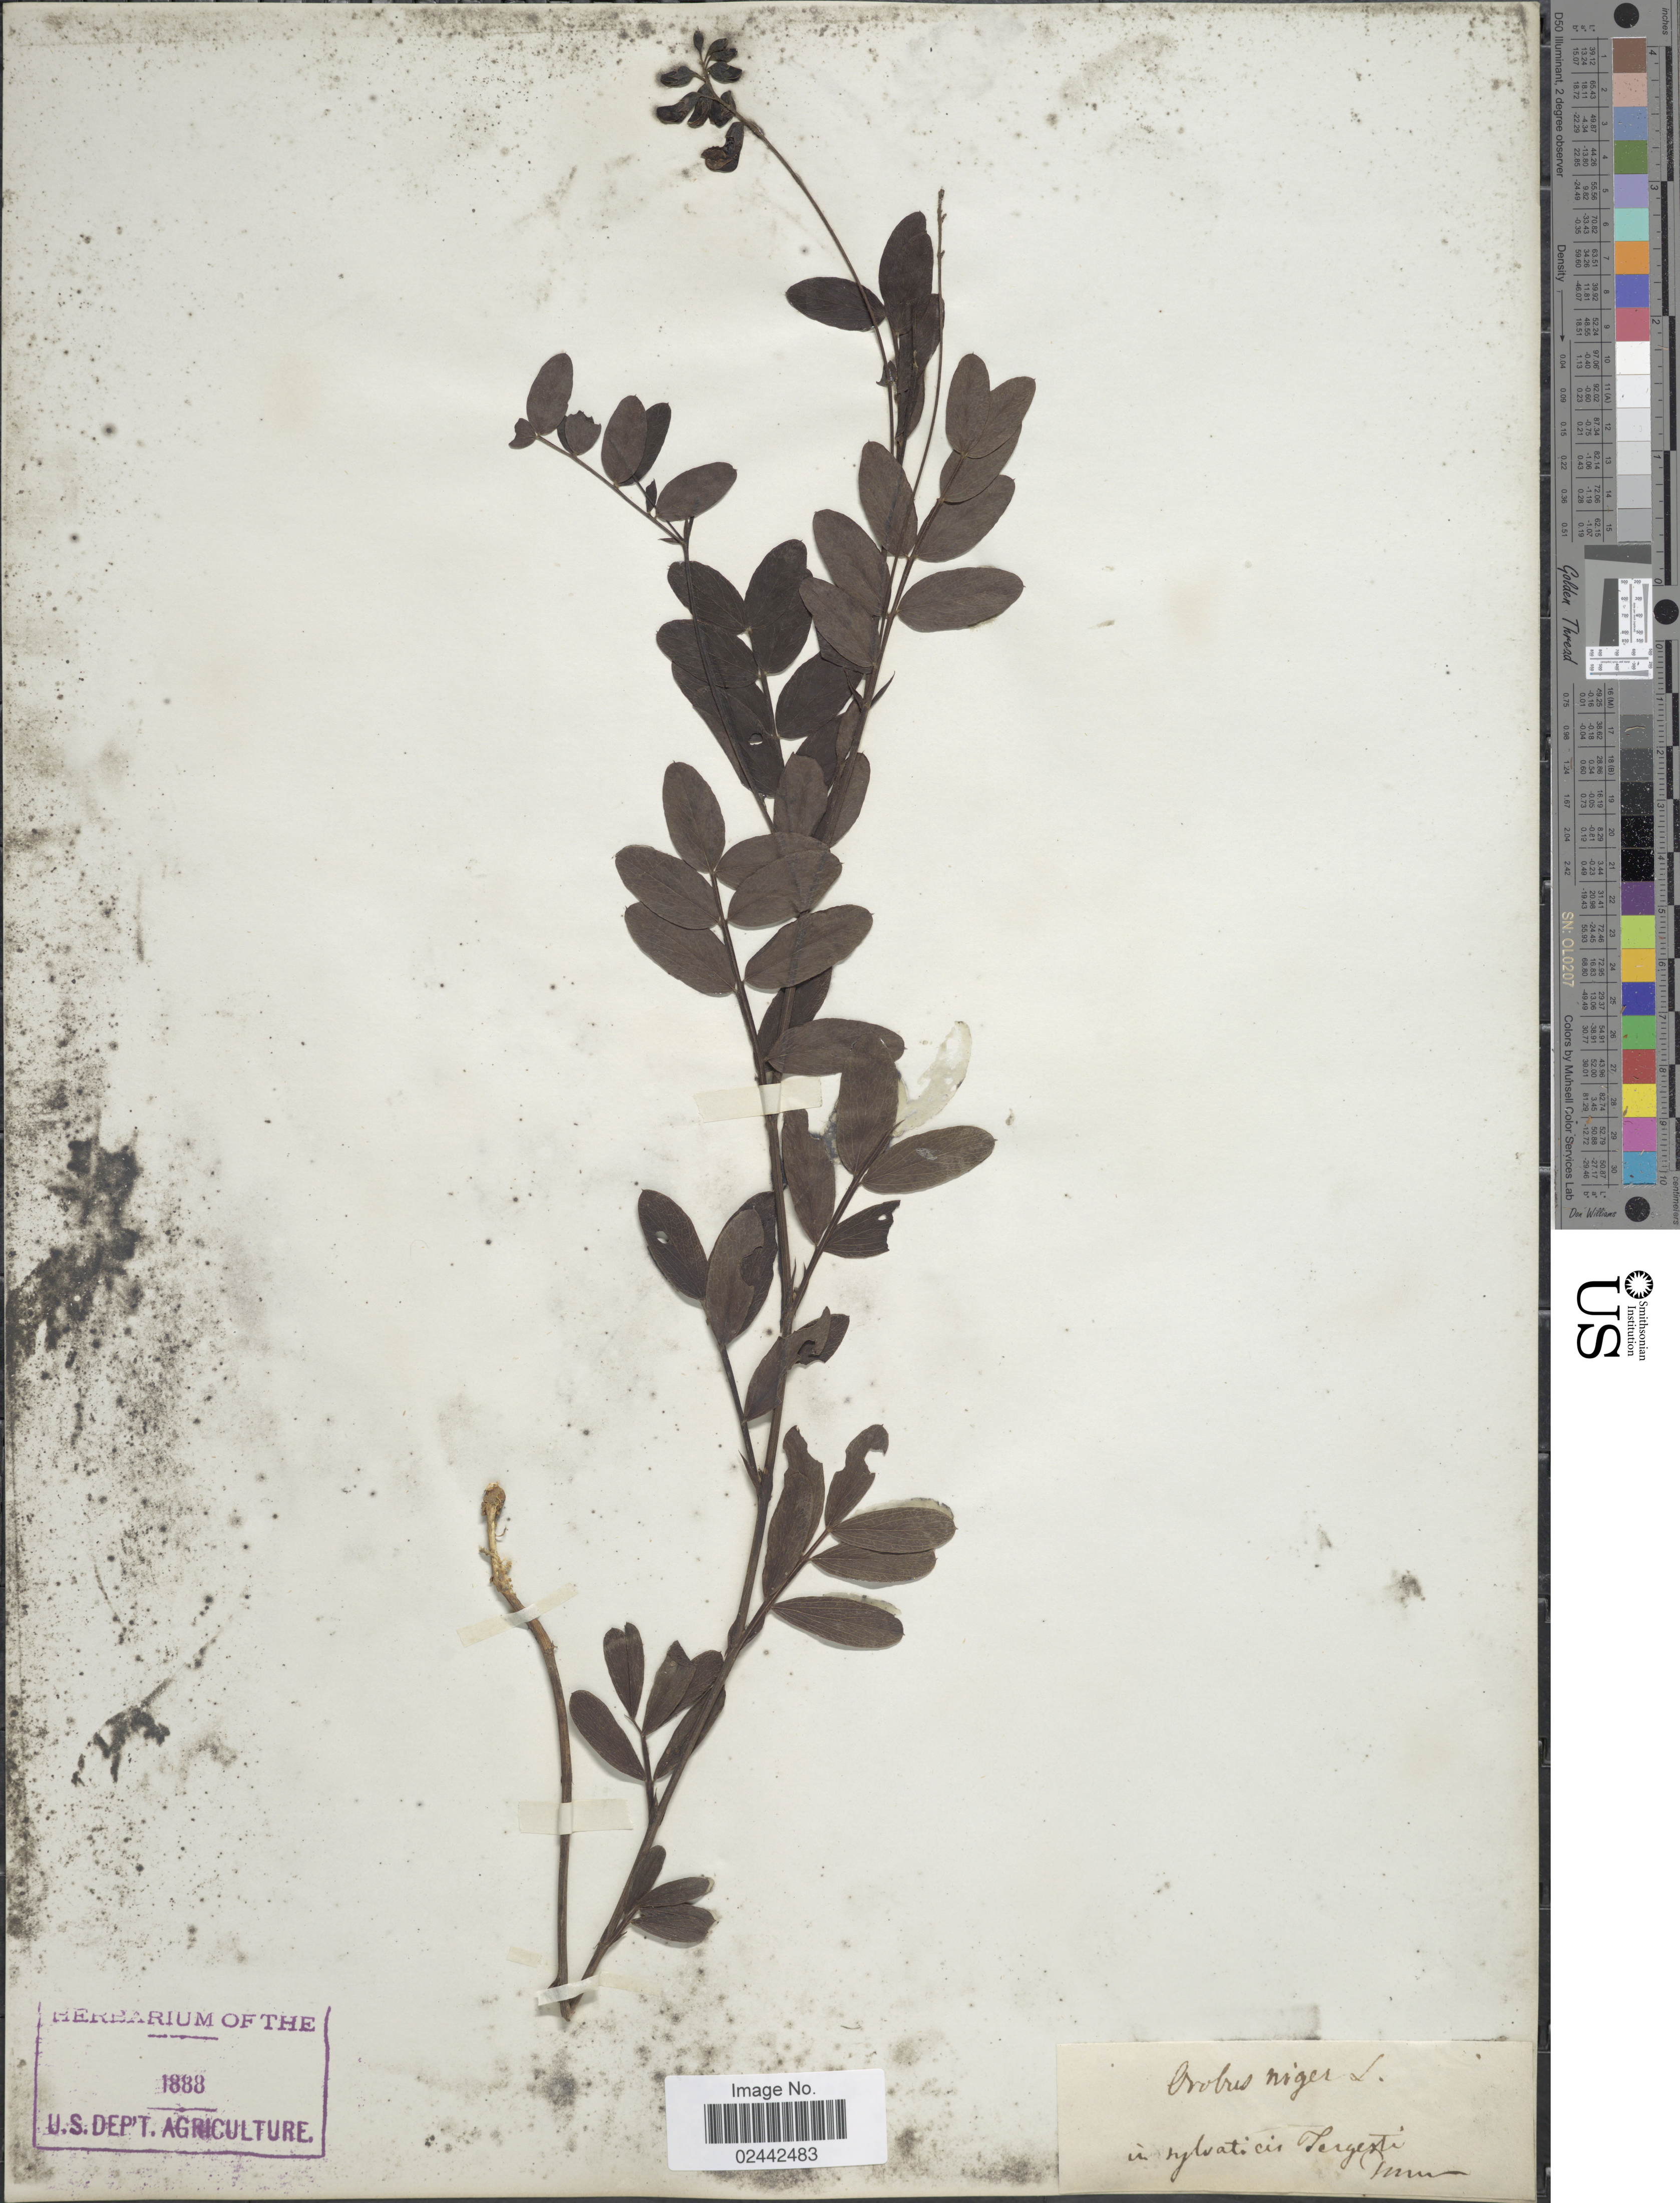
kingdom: Plantae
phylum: Tracheophyta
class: Magnoliopsida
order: Fabales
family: Fabaceae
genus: Lathyrus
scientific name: Lathyrus niger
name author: (L.) Bernh.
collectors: Tommasini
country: Italy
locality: In sylvaticis Tergesti